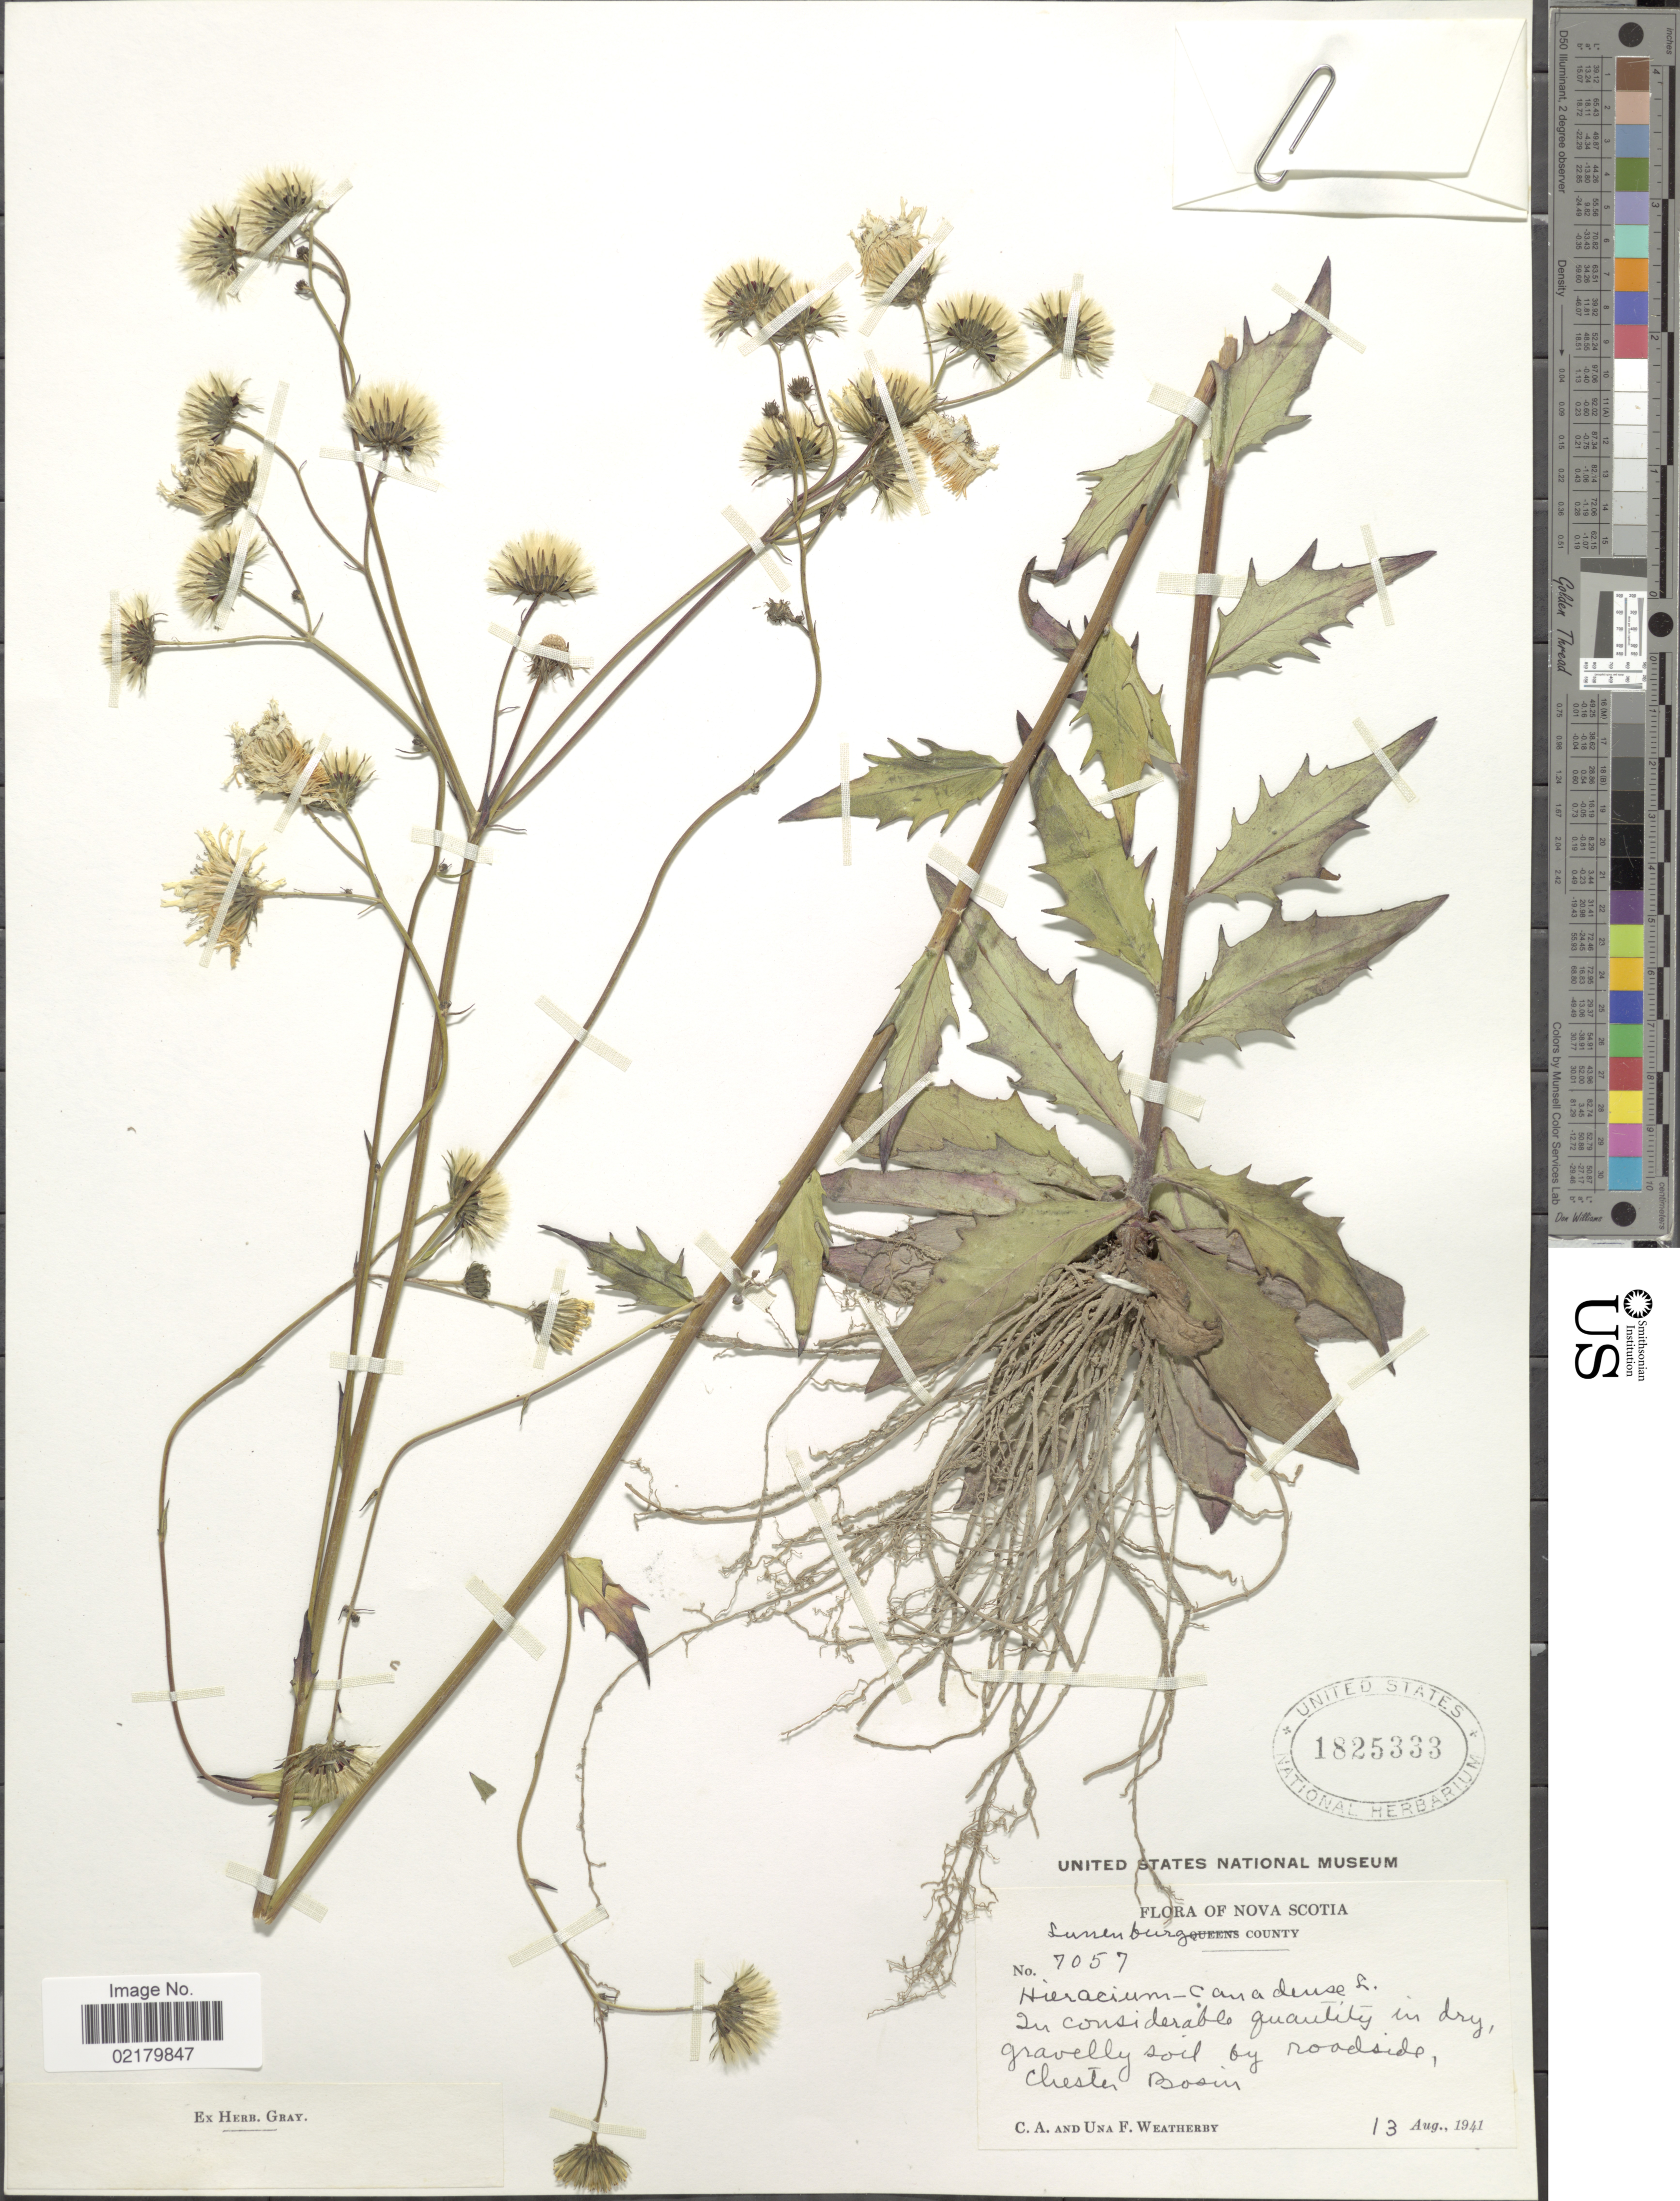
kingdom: Plantae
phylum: Tracheophyta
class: Magnoliopsida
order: Asterales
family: Asteraceae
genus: Hieracium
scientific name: Hieracium canadense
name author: Michx.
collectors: C. A. Weatherby & U. Weatherby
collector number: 7057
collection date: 1941-08-13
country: Canada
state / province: Nova Scotia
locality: Luxembourg County, In considerable quantity in dry, gravelly soil by roadside, Chester Bosin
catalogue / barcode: US 1825333